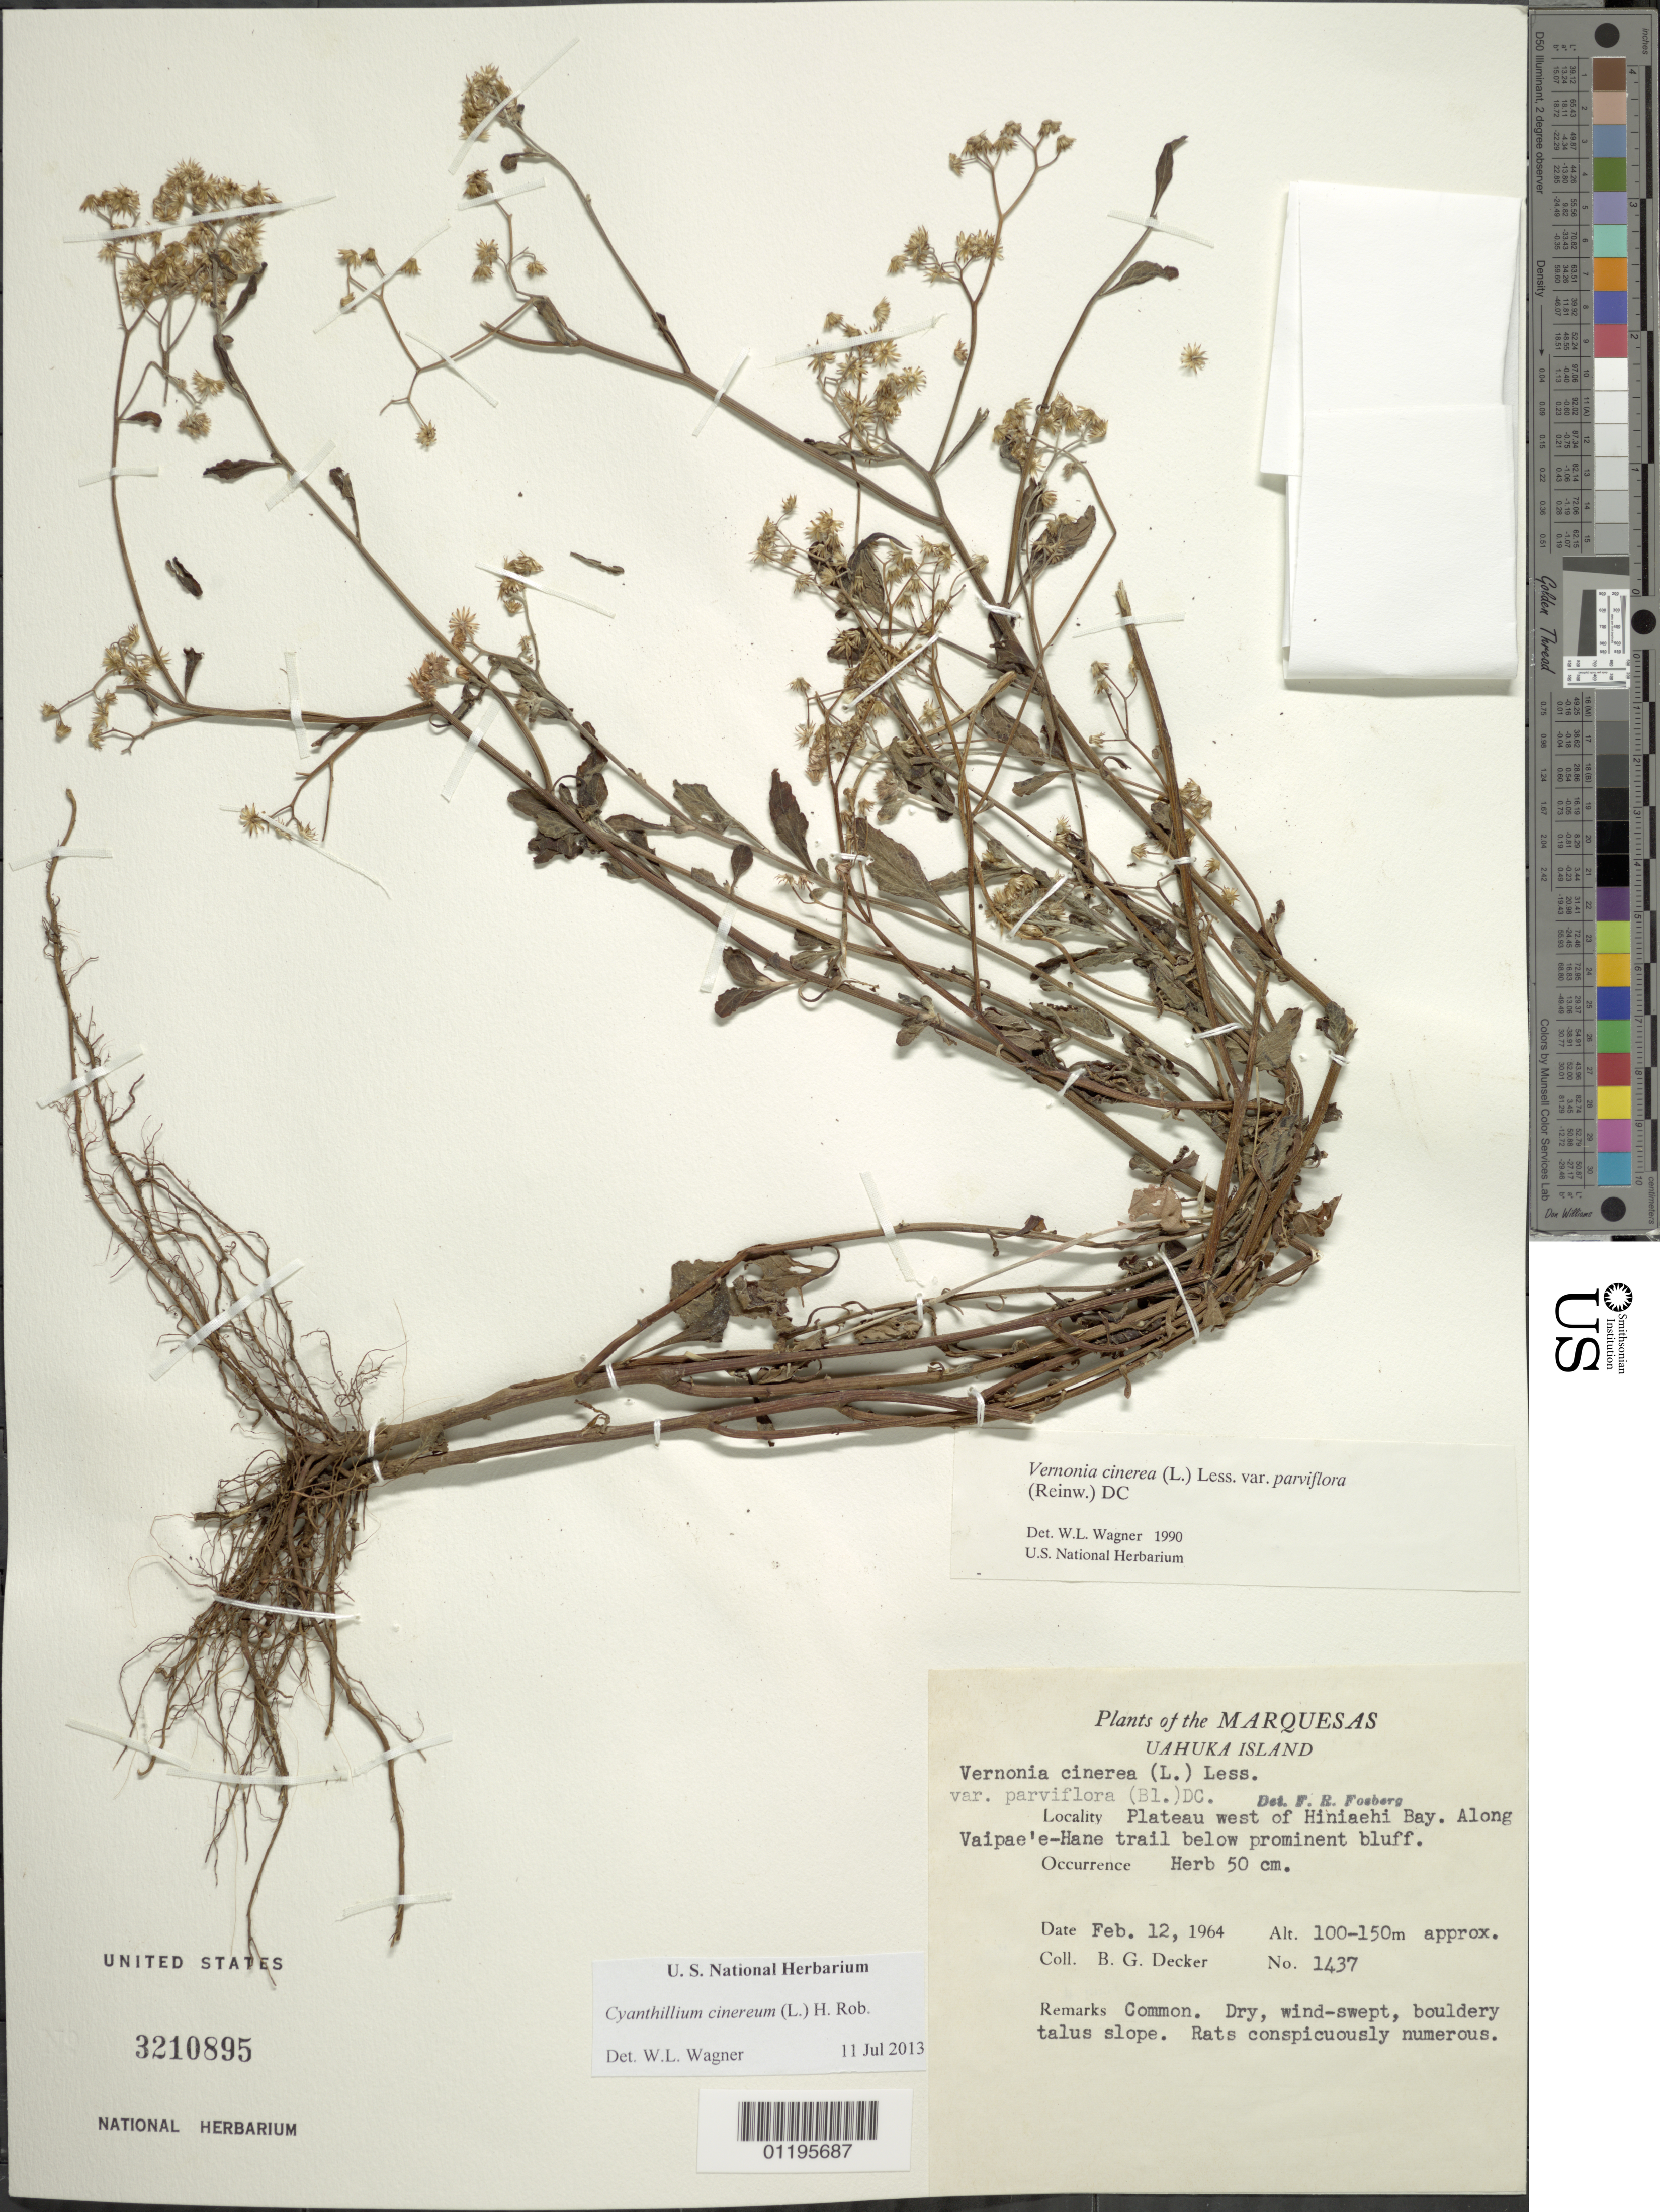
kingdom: Plantae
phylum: Tracheophyta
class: Magnoliopsida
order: Asterales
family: Asteraceae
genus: Cyanthillium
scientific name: Cyanthillium cinereum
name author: (L.) H. Rob.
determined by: Wagner, W. L., (BOT), Smithsonian Institution - National Museum of Natural History (UNITED STATES)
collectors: B. G. Decker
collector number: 1437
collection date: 1964-02-12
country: French Polynesia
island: Ua Huka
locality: Plateau W of Hiniaehi Bay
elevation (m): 100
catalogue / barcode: US 3210895